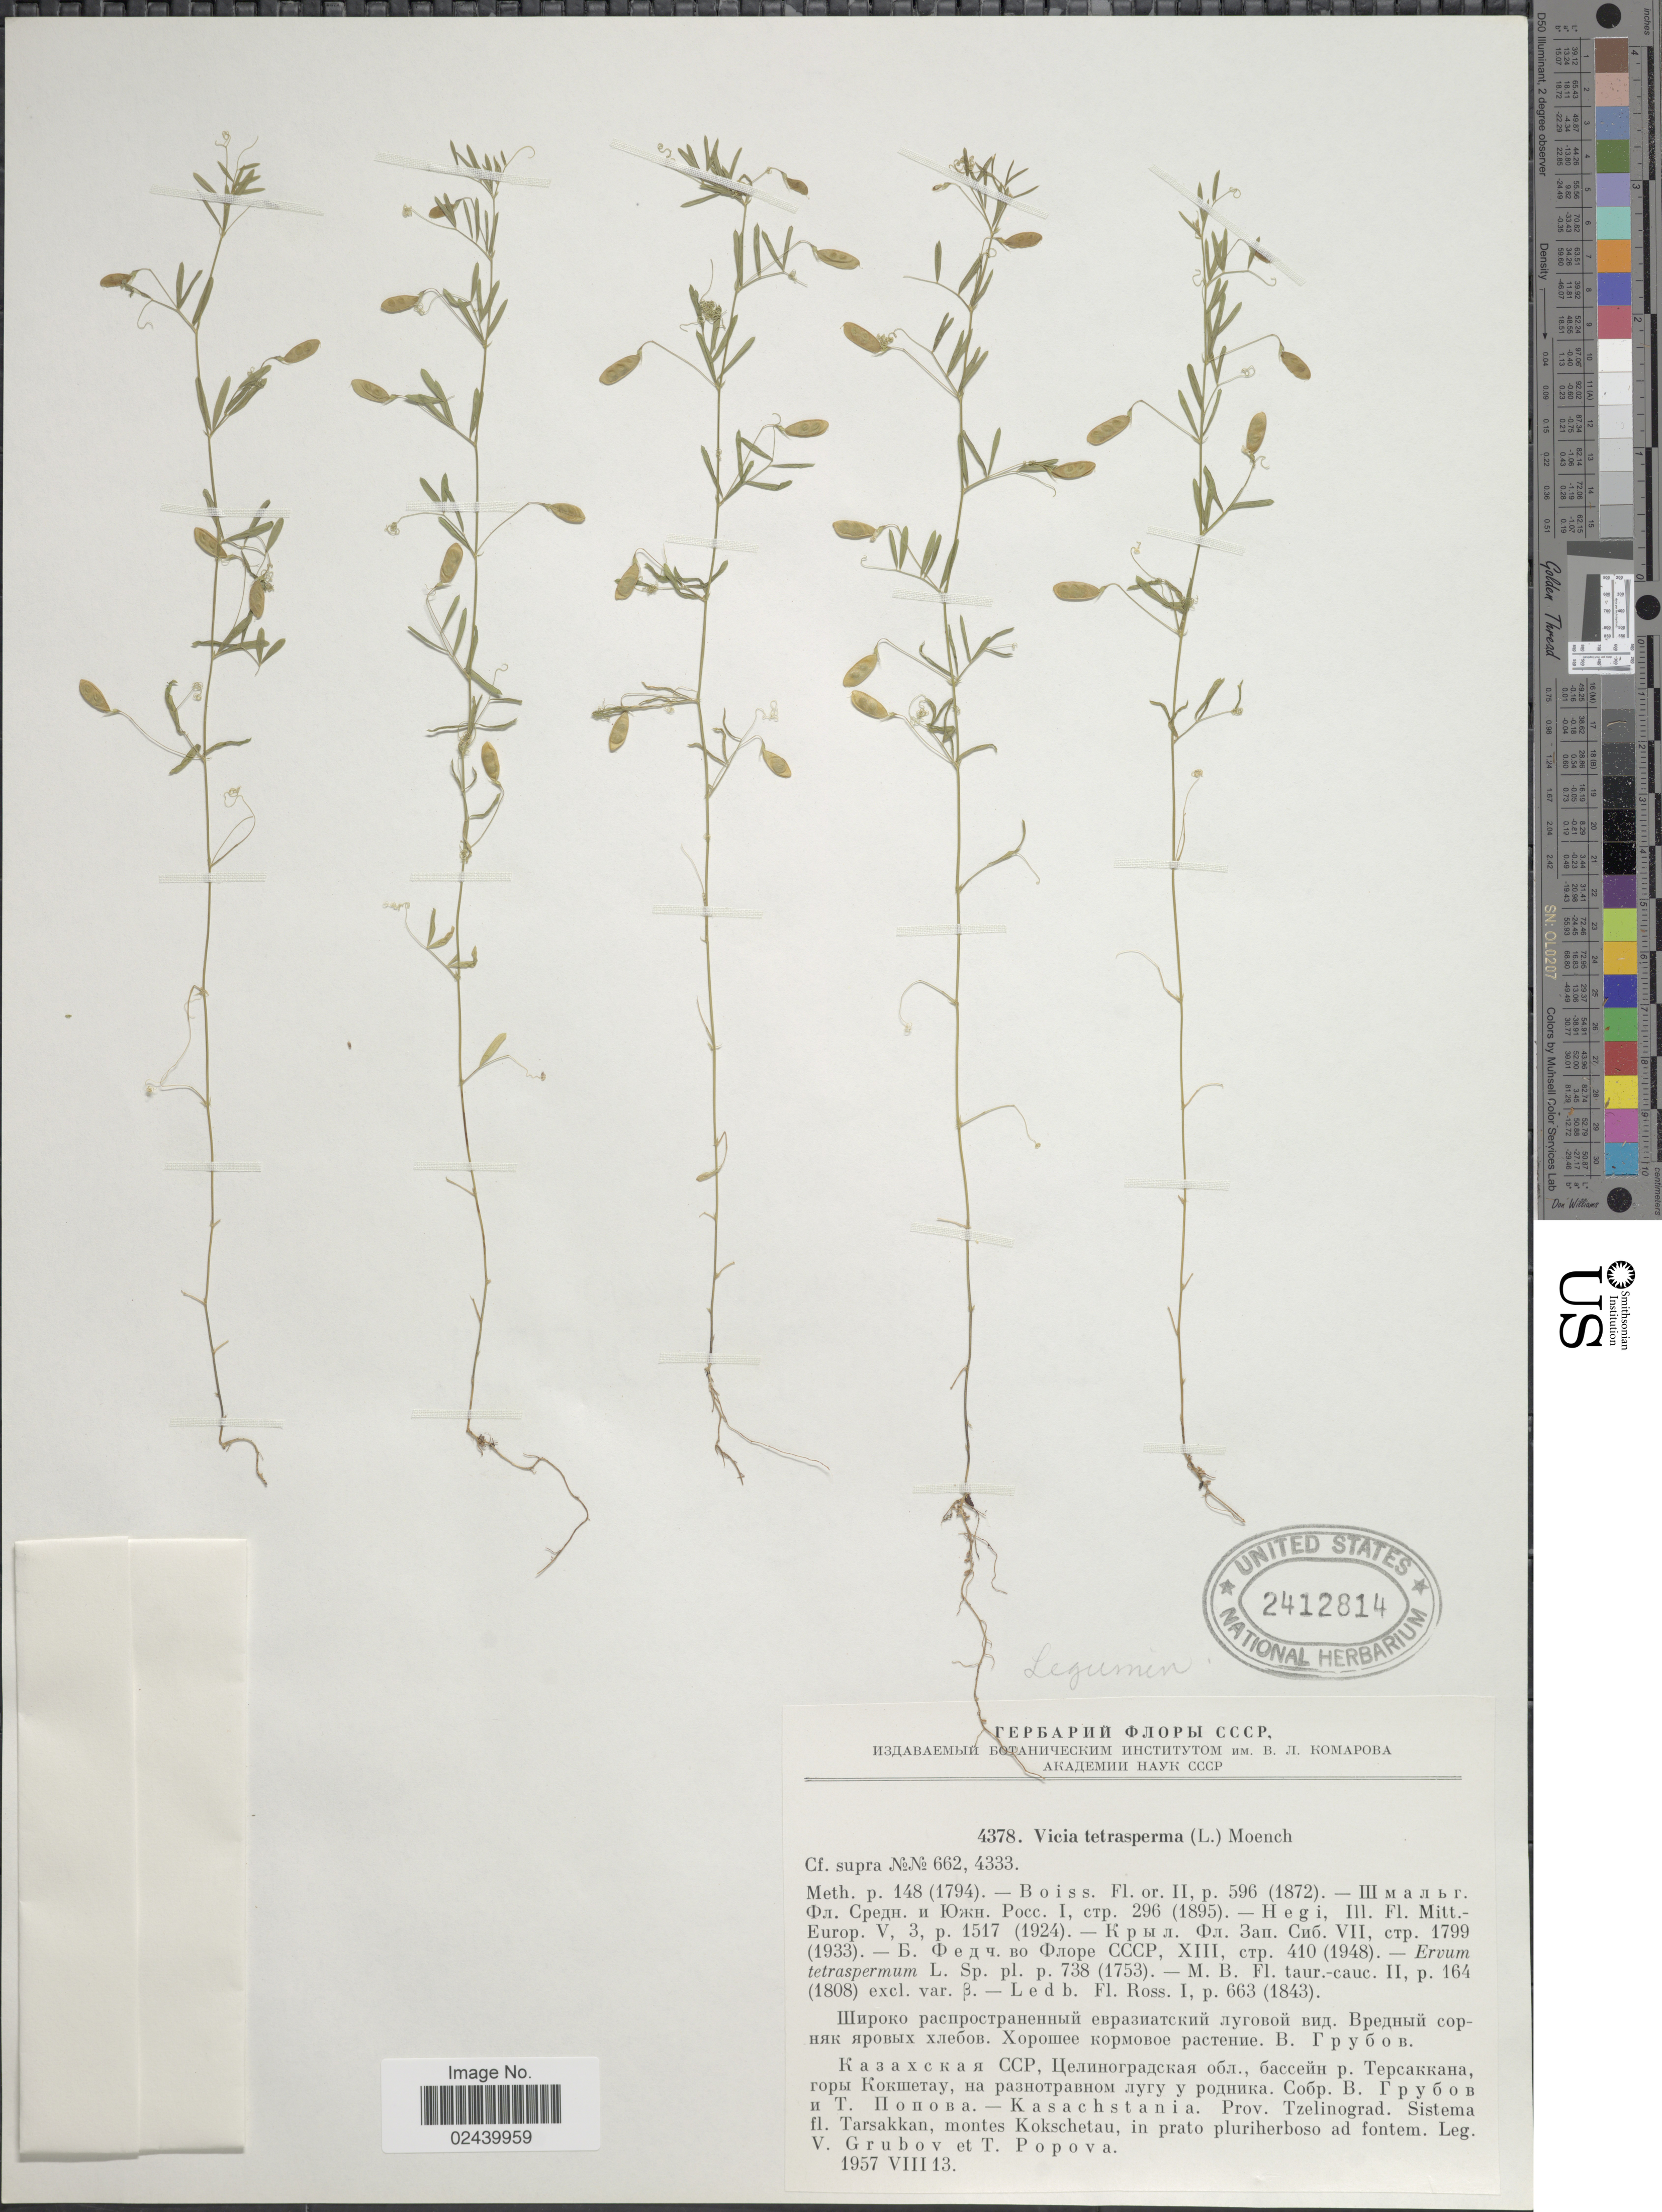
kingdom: Plantae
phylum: Tracheophyta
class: Magnoliopsida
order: Fabales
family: Fabaceae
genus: Vicia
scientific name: Vicia tetrasperma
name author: (L.) Schreb.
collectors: V. I. Grubov & T. Popova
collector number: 4378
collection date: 1957-08-13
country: Kazakhstan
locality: Kasachstania. Prov. Tzelinograd. Sistema fl Tarsakkan, montes Kokschetau, in parto pluriherboso ad fontem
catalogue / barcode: US 2412814